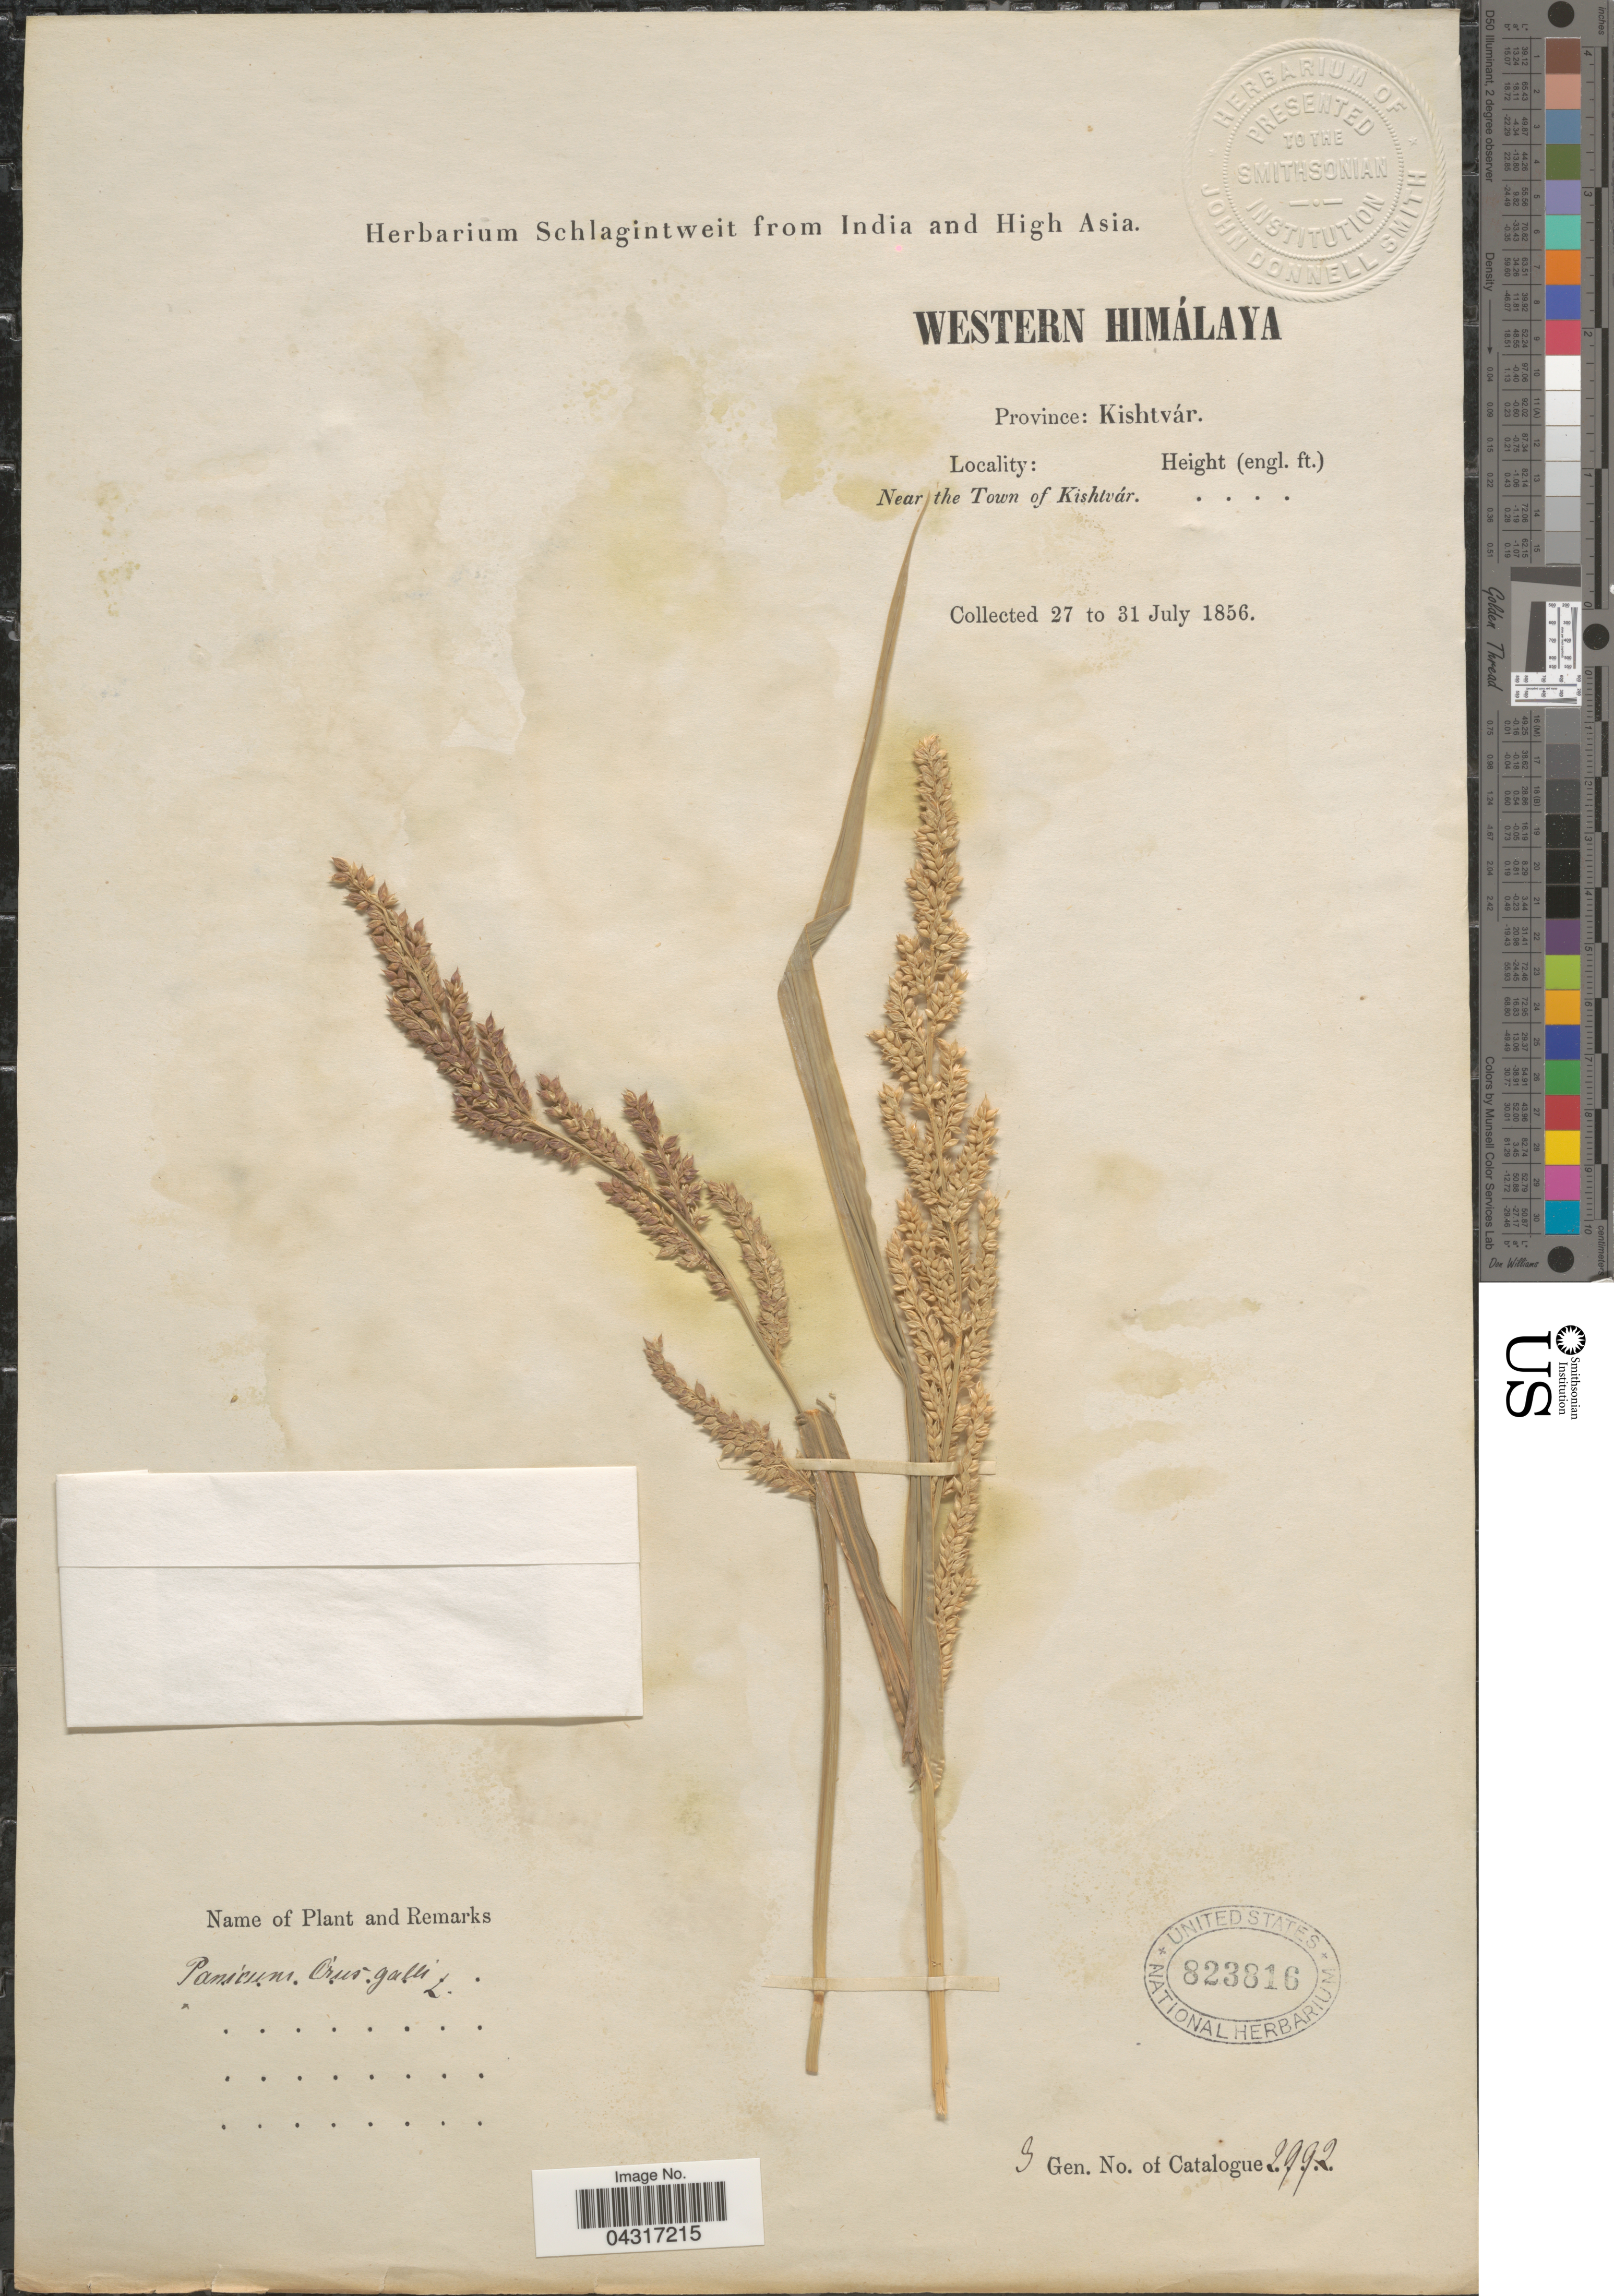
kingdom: Plantae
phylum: Tracheophyta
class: Liliopsida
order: Poales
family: Poaceae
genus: Echinochloa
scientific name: Echinochloa crus-galli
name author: (L.) P. Beauv.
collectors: ex herb. Schlagintweit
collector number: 3?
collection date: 1856-07-27/1856-07-31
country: India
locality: Western Himálaya. Province: Kishtvár. Near the Town of Kishtvár.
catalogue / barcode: US 823816